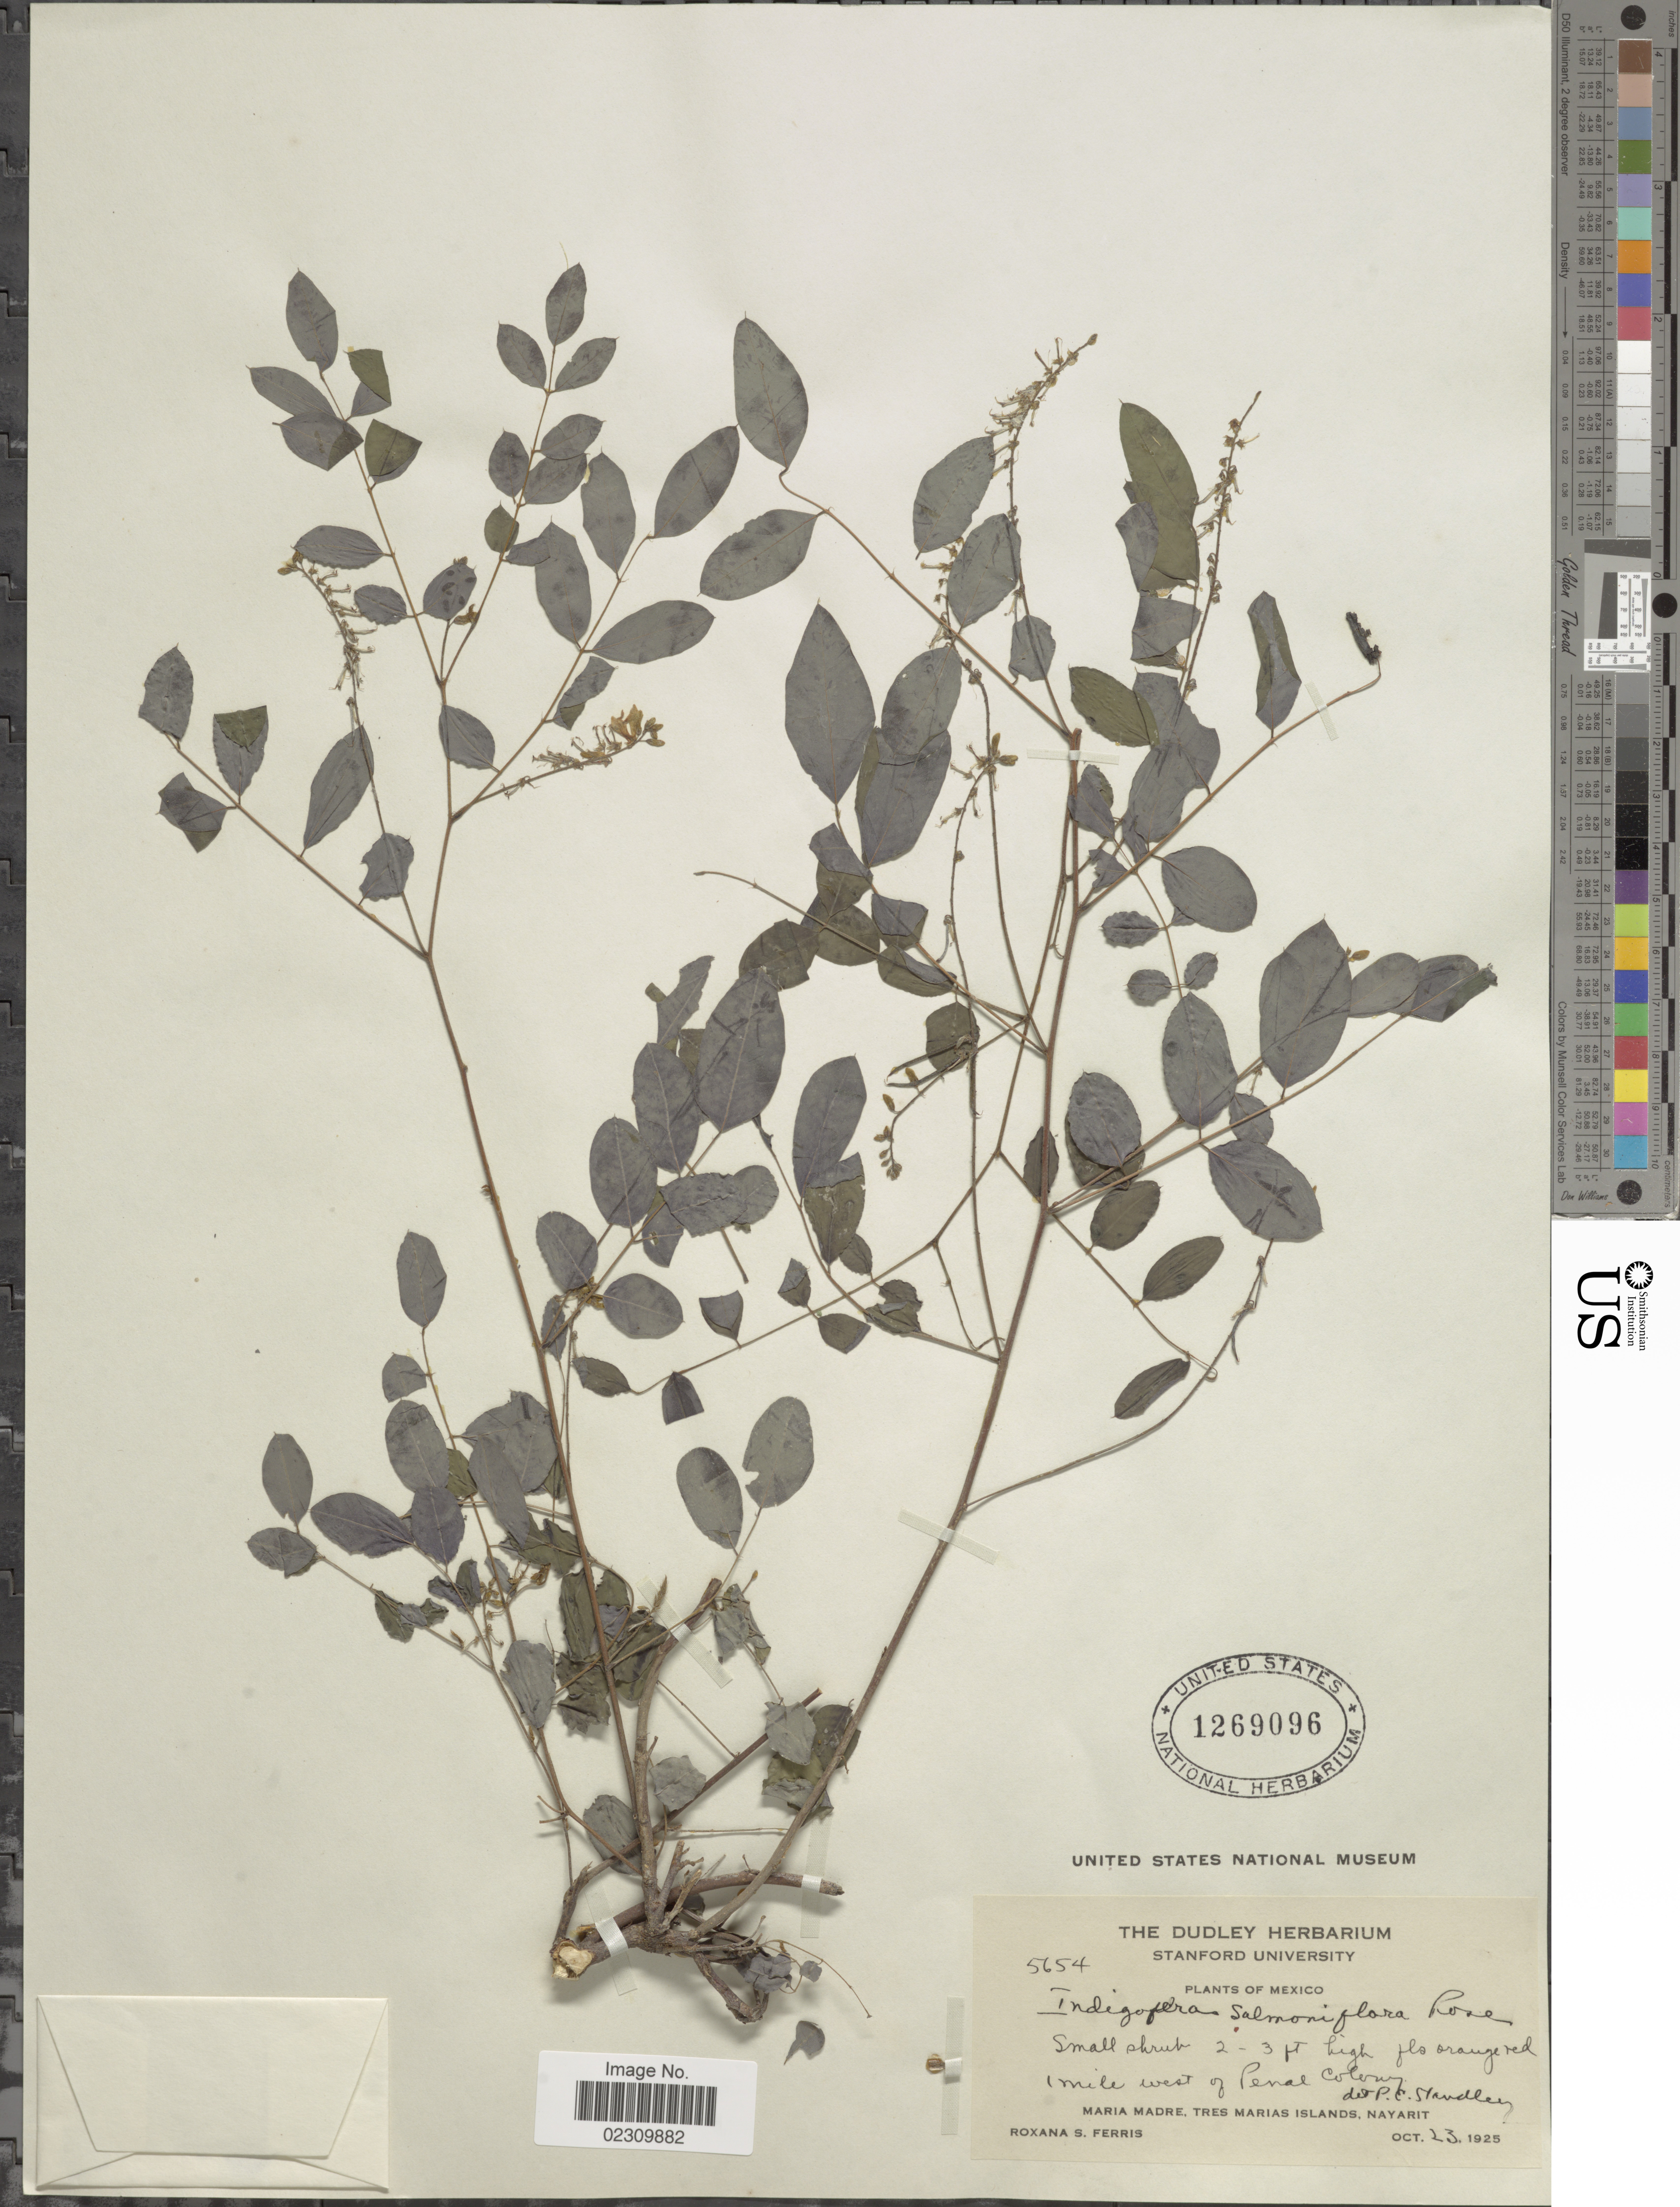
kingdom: Plantae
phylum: Tracheophyta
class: Magnoliopsida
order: Fabales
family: Fabaceae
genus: Indigofera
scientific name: Indigofera salmoniflora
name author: Rose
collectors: R. S. Ferris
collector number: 5654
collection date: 1925-10-23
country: Mexico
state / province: Nayarit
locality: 1 mile west of Penal Colony, Maria Madre, Tres Marias Islands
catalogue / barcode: US 1269096